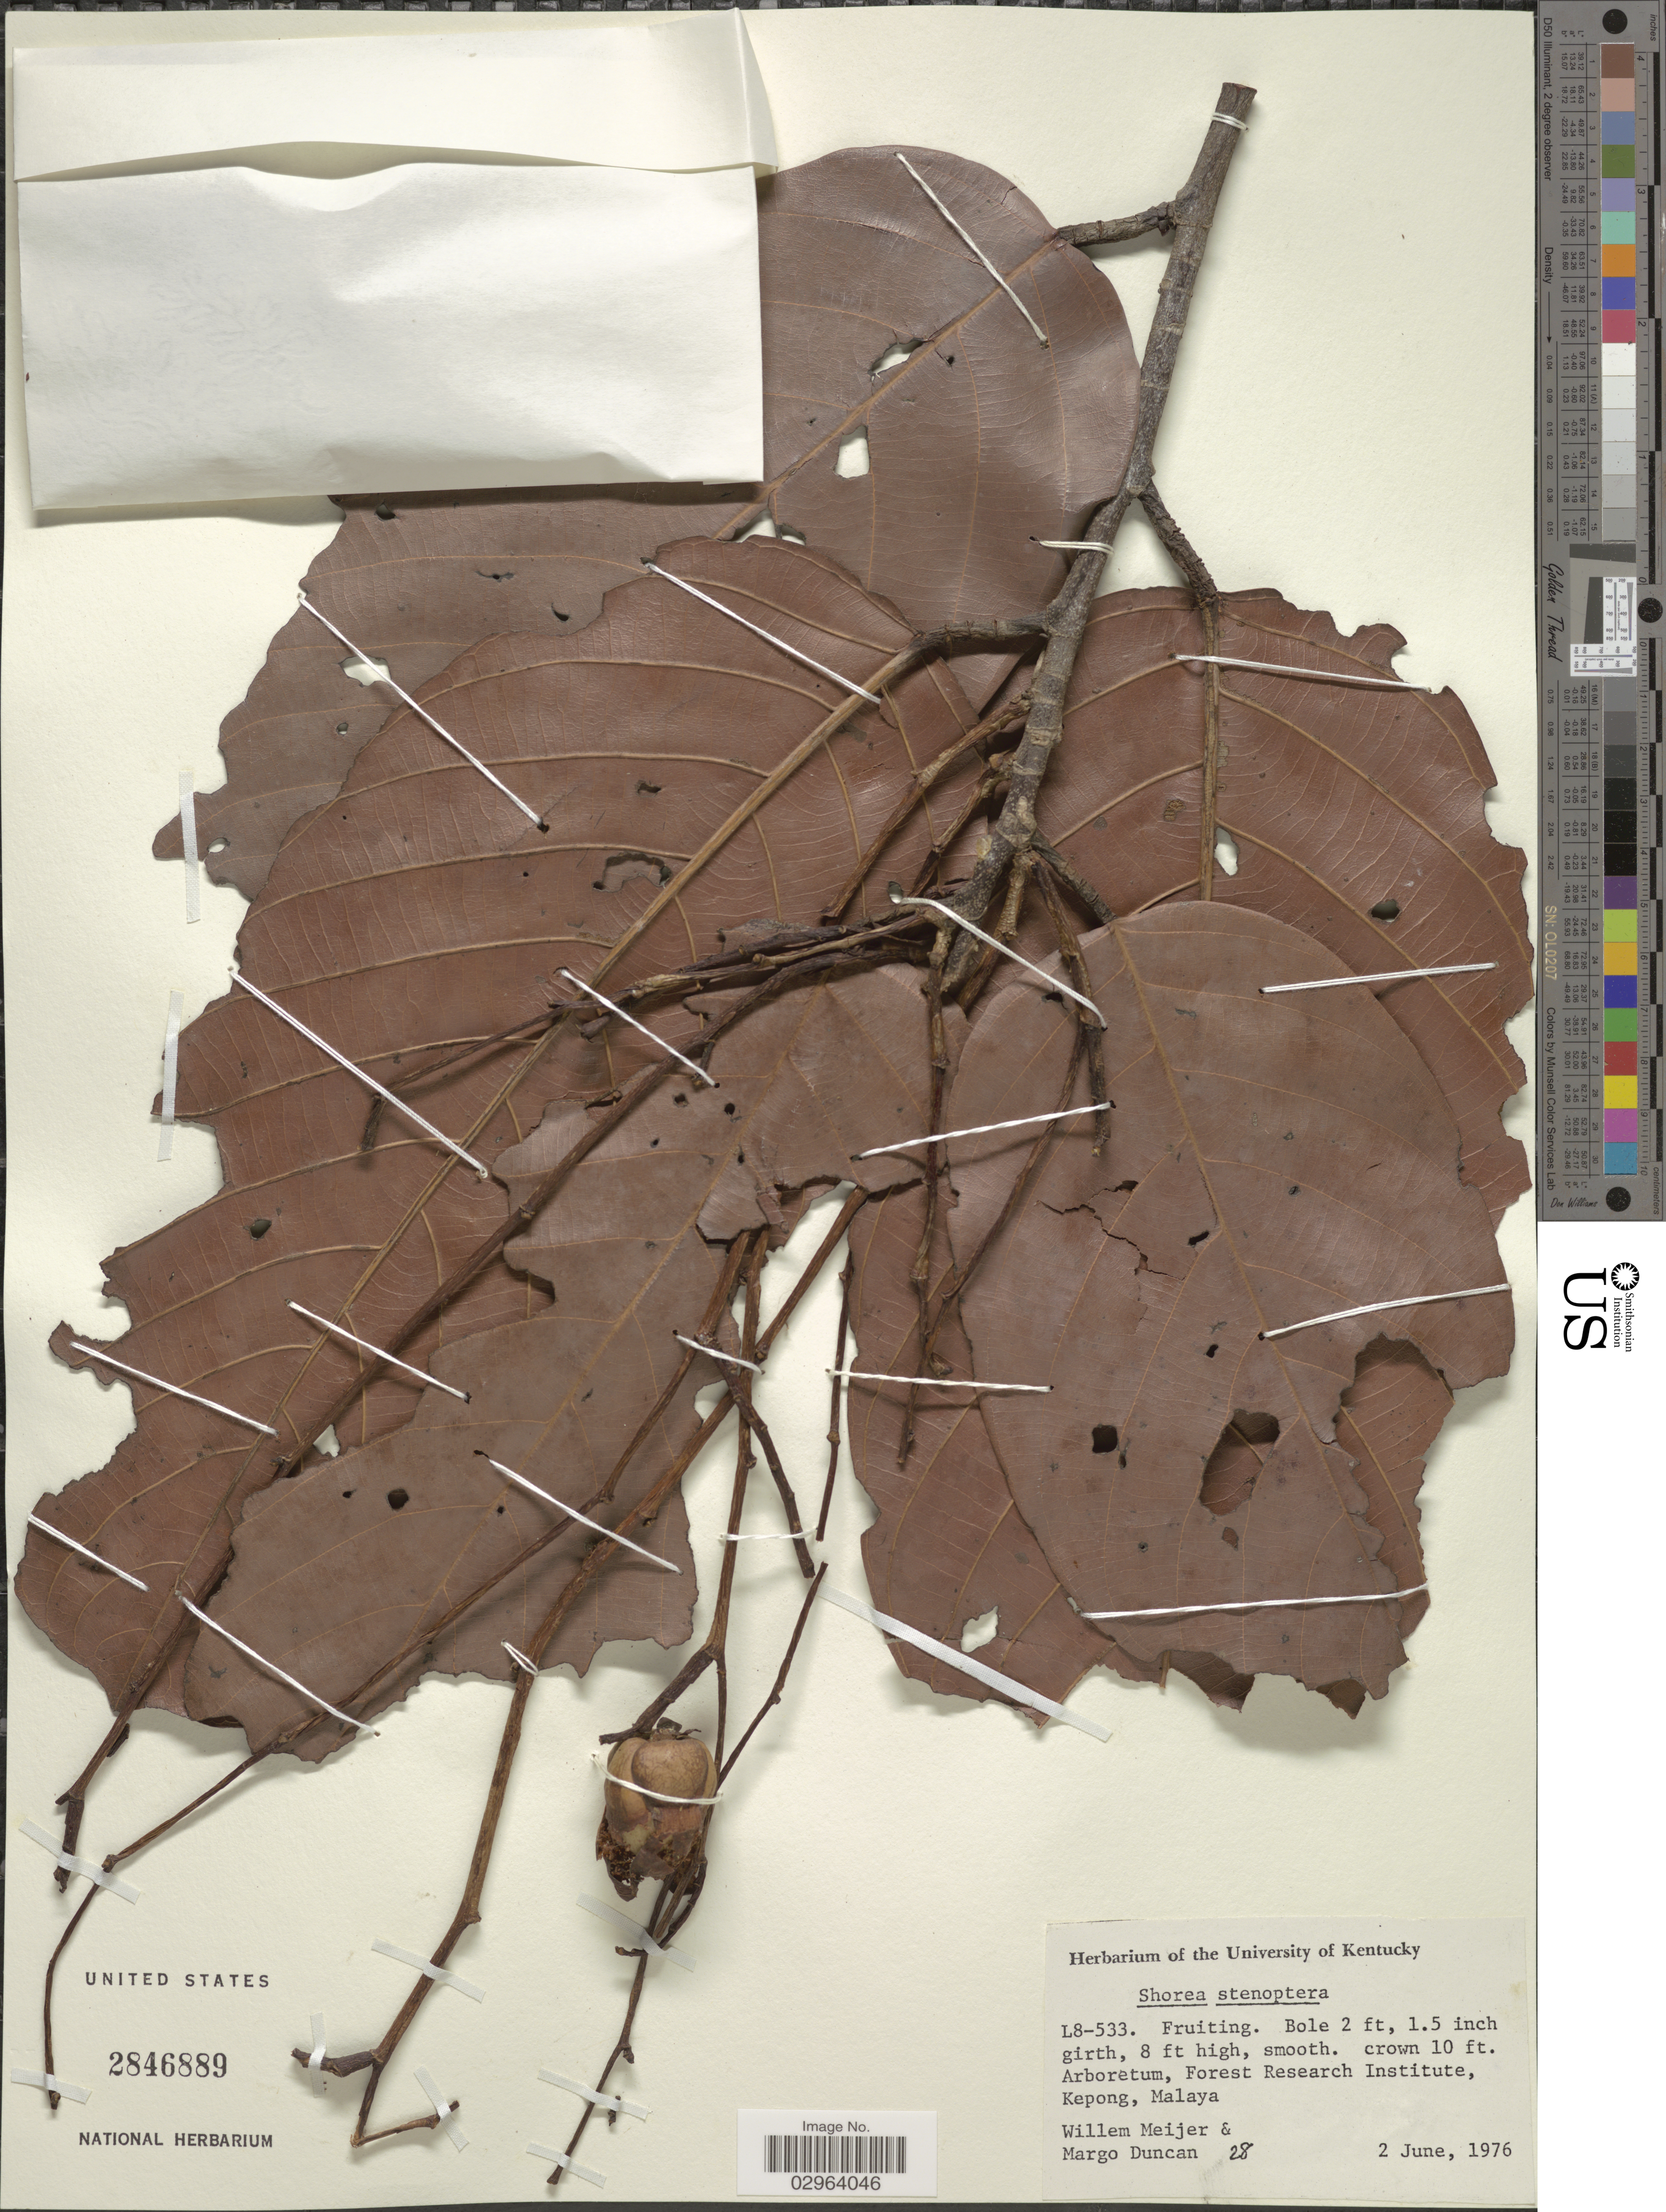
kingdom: Plantae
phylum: Tracheophyta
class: Magnoliopsida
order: Malvales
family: Dipterocarpaceae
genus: Rubroshorea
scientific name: Rubroshorea stenoptera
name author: (Burck) P.S. Ashton & J. Heck.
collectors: W. Meijer & M. Duncan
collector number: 28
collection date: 1976-06-02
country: Malaysia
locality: Arboretum, Forest Research Institute, Kepong, Malaya.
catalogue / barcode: US 2846889